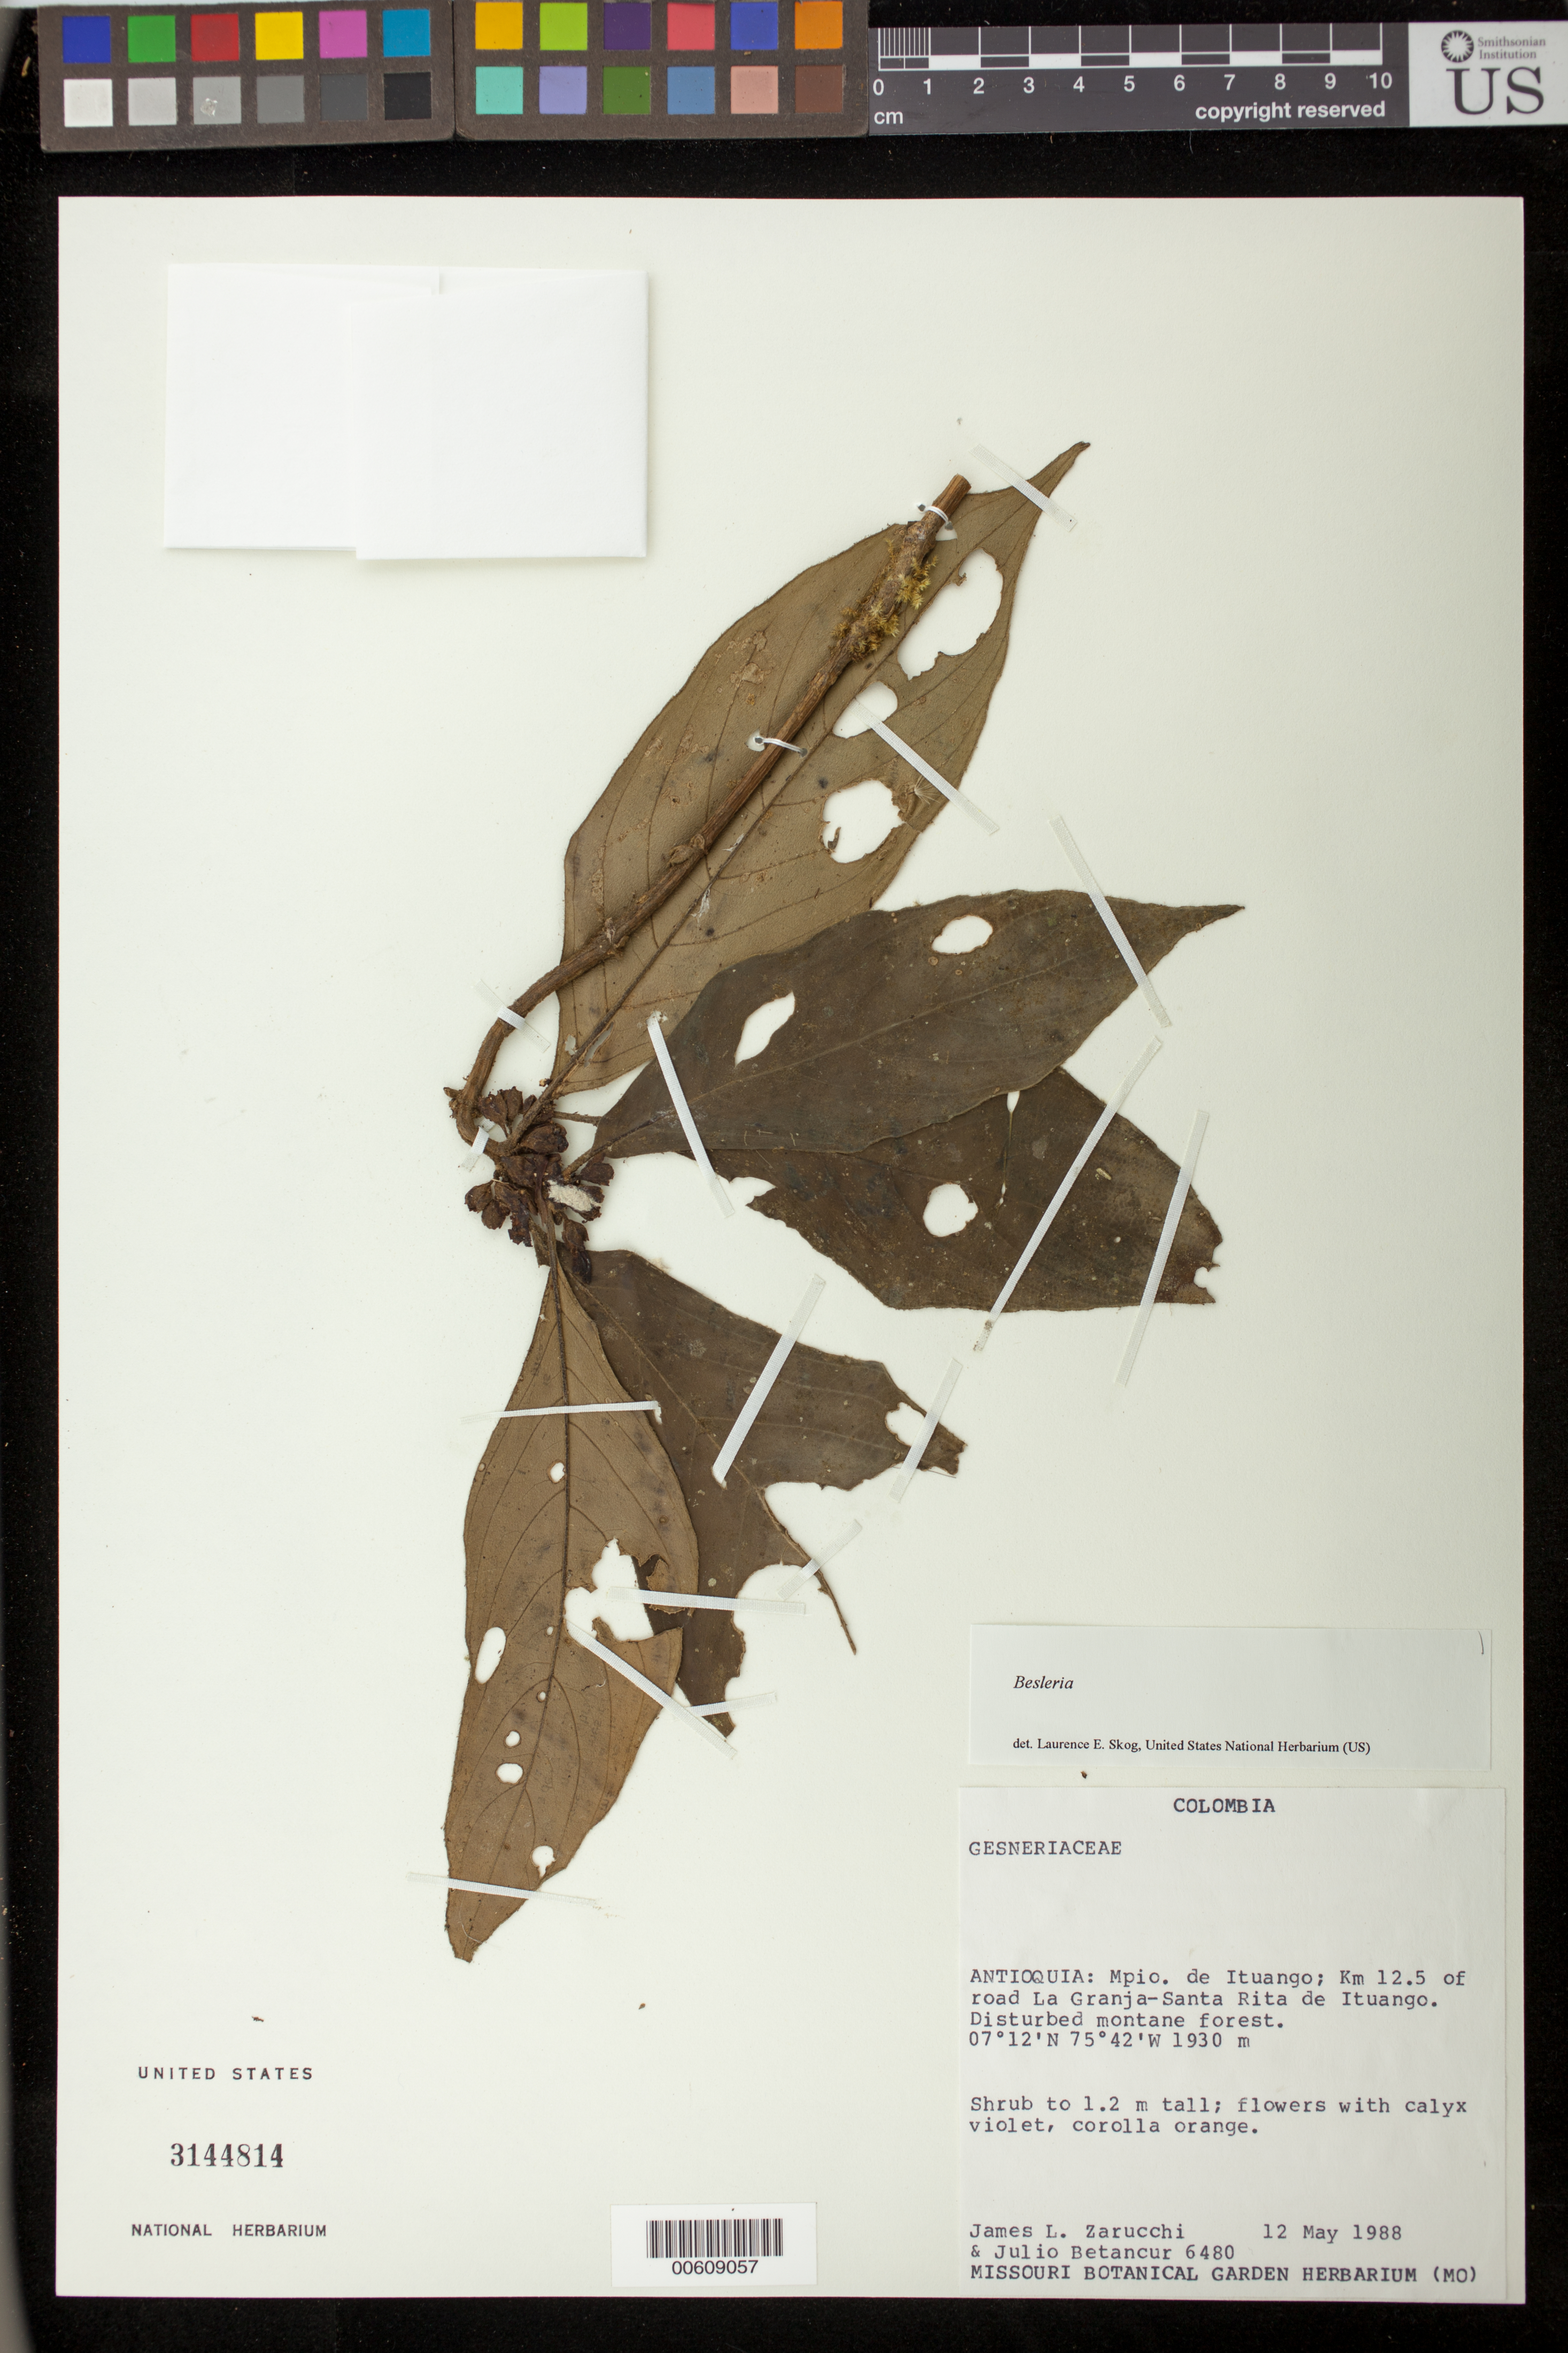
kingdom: Plantae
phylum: Tracheophyta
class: Magnoliopsida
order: Lamiales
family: Gesneriaceae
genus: Besleria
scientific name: Besleria sp.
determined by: Skog, Laurence E.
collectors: J. L. Zarucchi & J. C. Betancur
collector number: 6480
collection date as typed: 12 May 1988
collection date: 1988-05-12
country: Colombia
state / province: Antioquia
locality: Mpio. de Ituango; Km 12.5 of road La Granja - Santa Rita de Ituango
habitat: Disturbed montane forest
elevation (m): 1930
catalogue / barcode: US 3144814